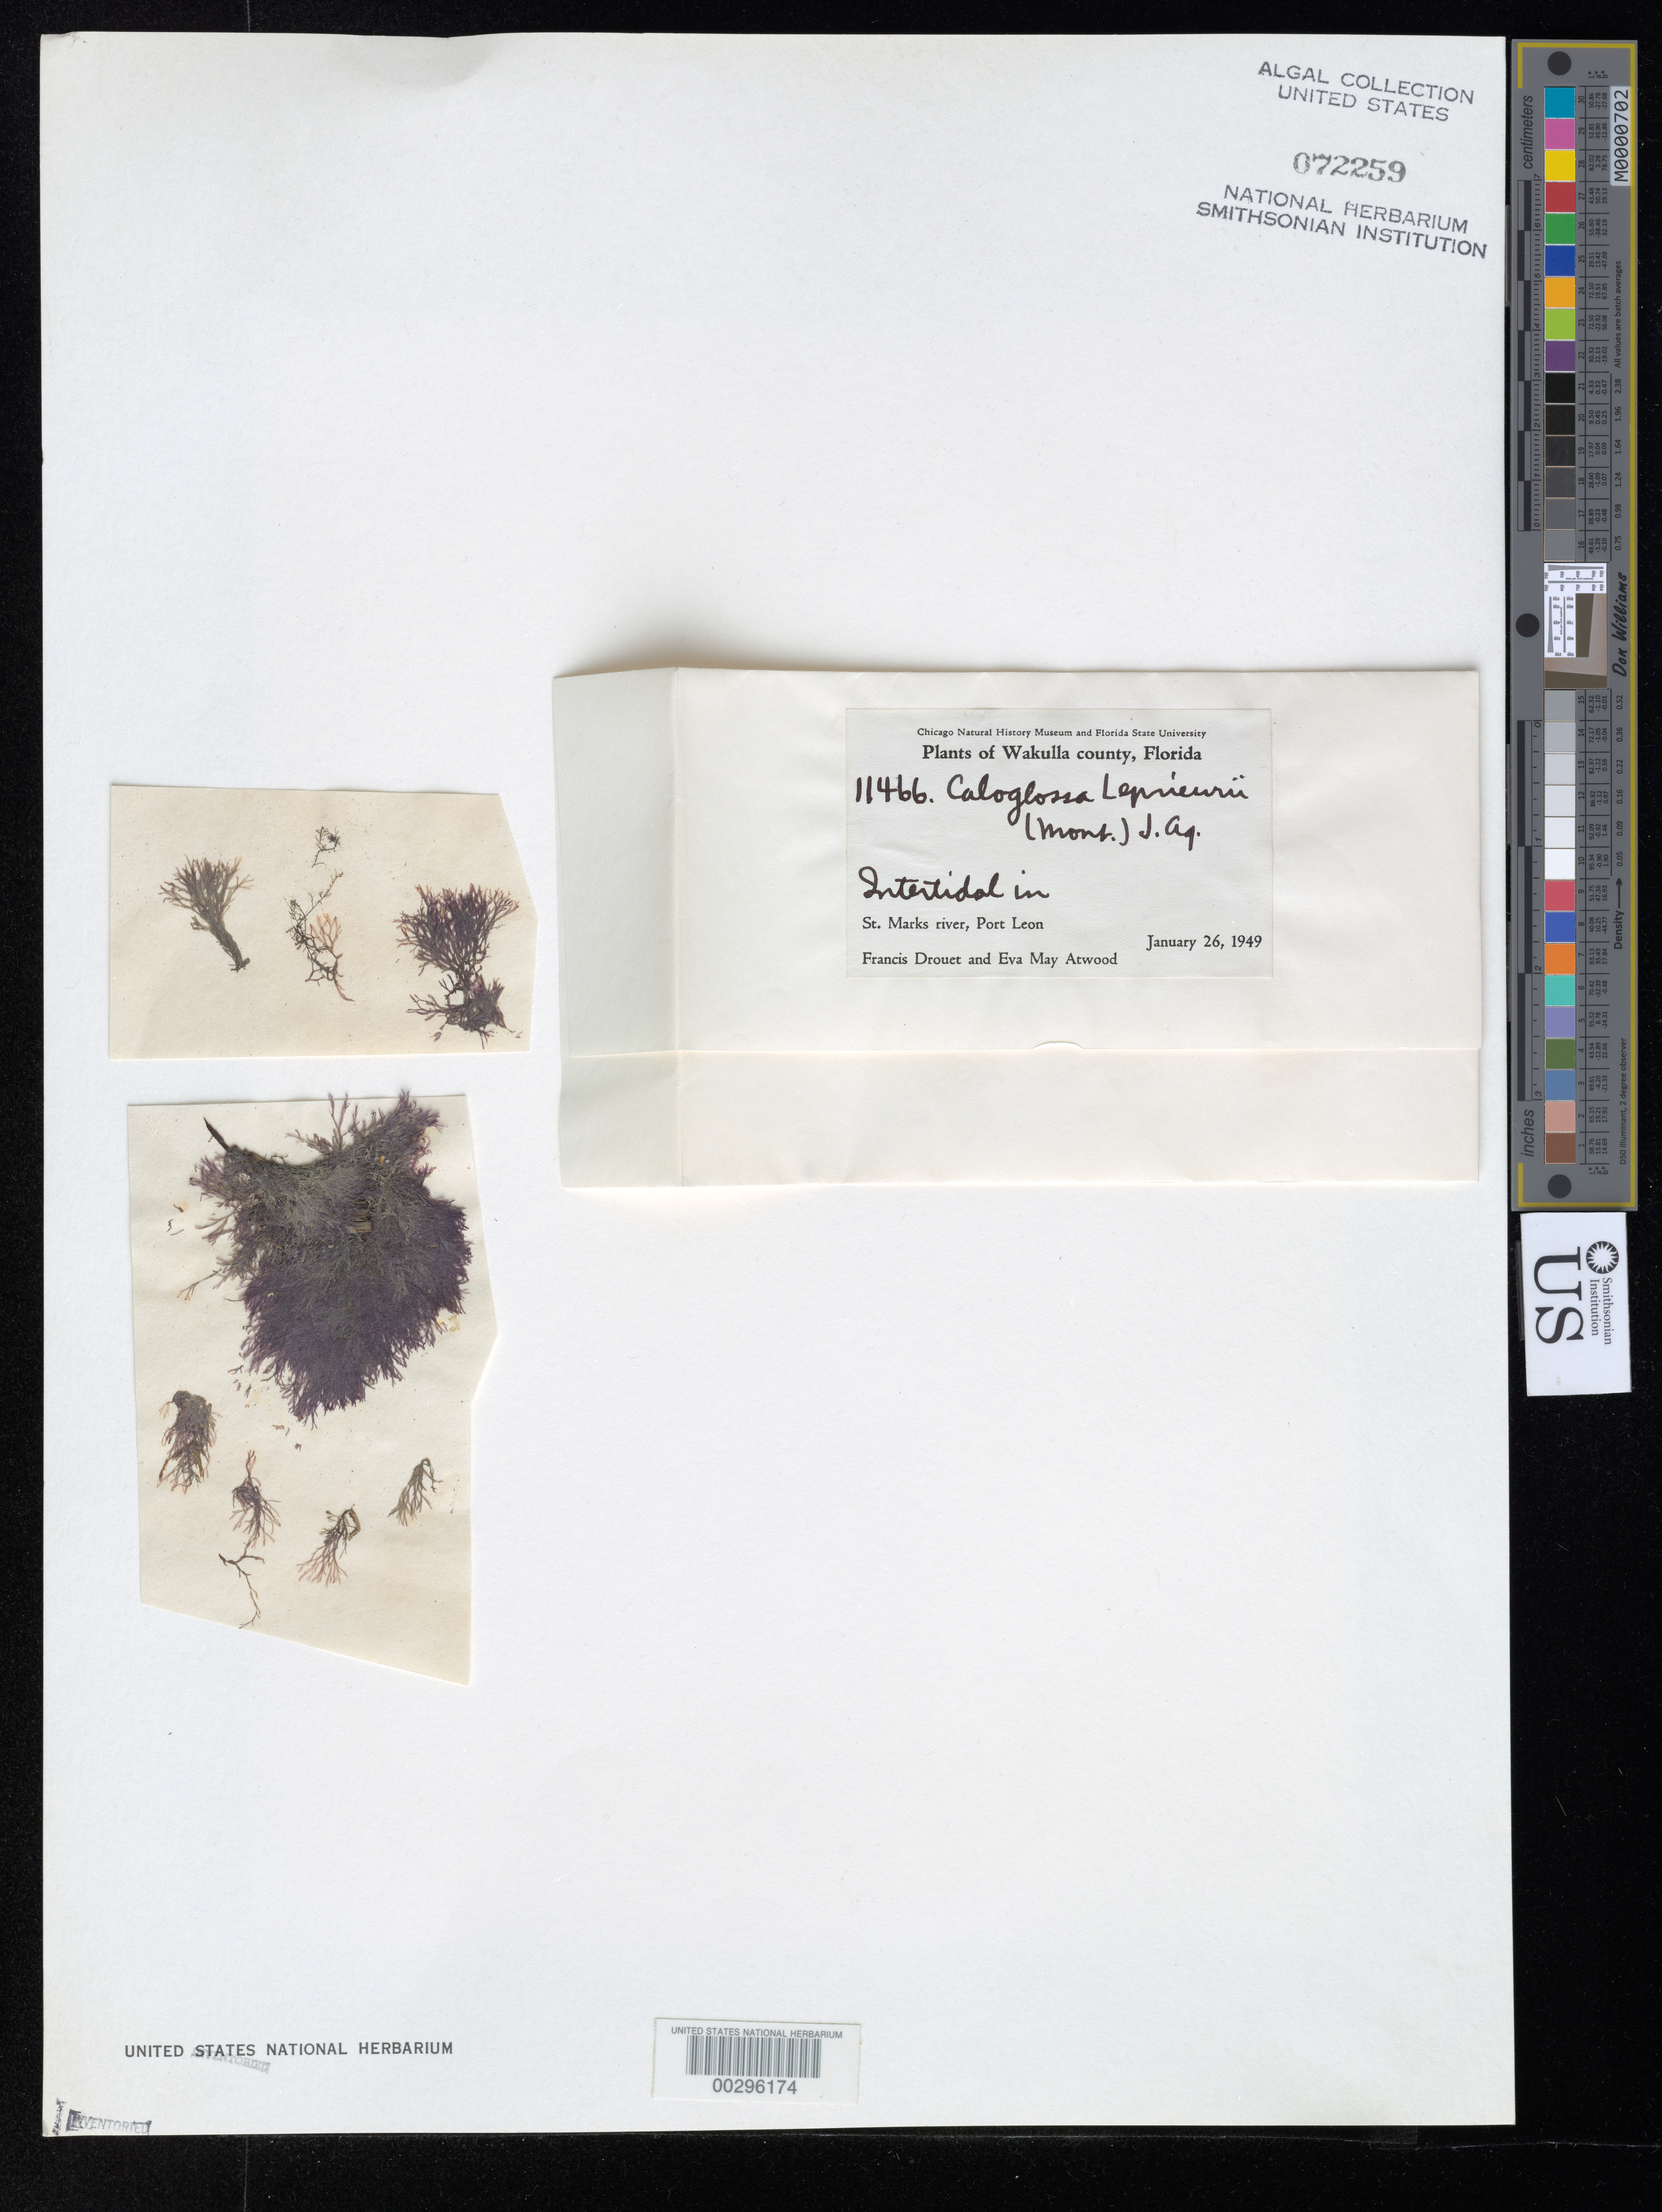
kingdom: Plantae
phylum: Rhodophyta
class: Florideophyceae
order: Ceramiales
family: Delesseriaceae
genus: Caloglossa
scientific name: Caloglossa leprieurii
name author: (Mont.) G. Martens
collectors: F. E. Drouet & E. Atwood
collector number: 11466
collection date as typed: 26 January 1949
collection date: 1949-01-26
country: United States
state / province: Florida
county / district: Wakulla County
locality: St. Marks River, Port Leon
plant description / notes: See microscope slides 10517, 10518 and 10519.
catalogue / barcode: US 72259